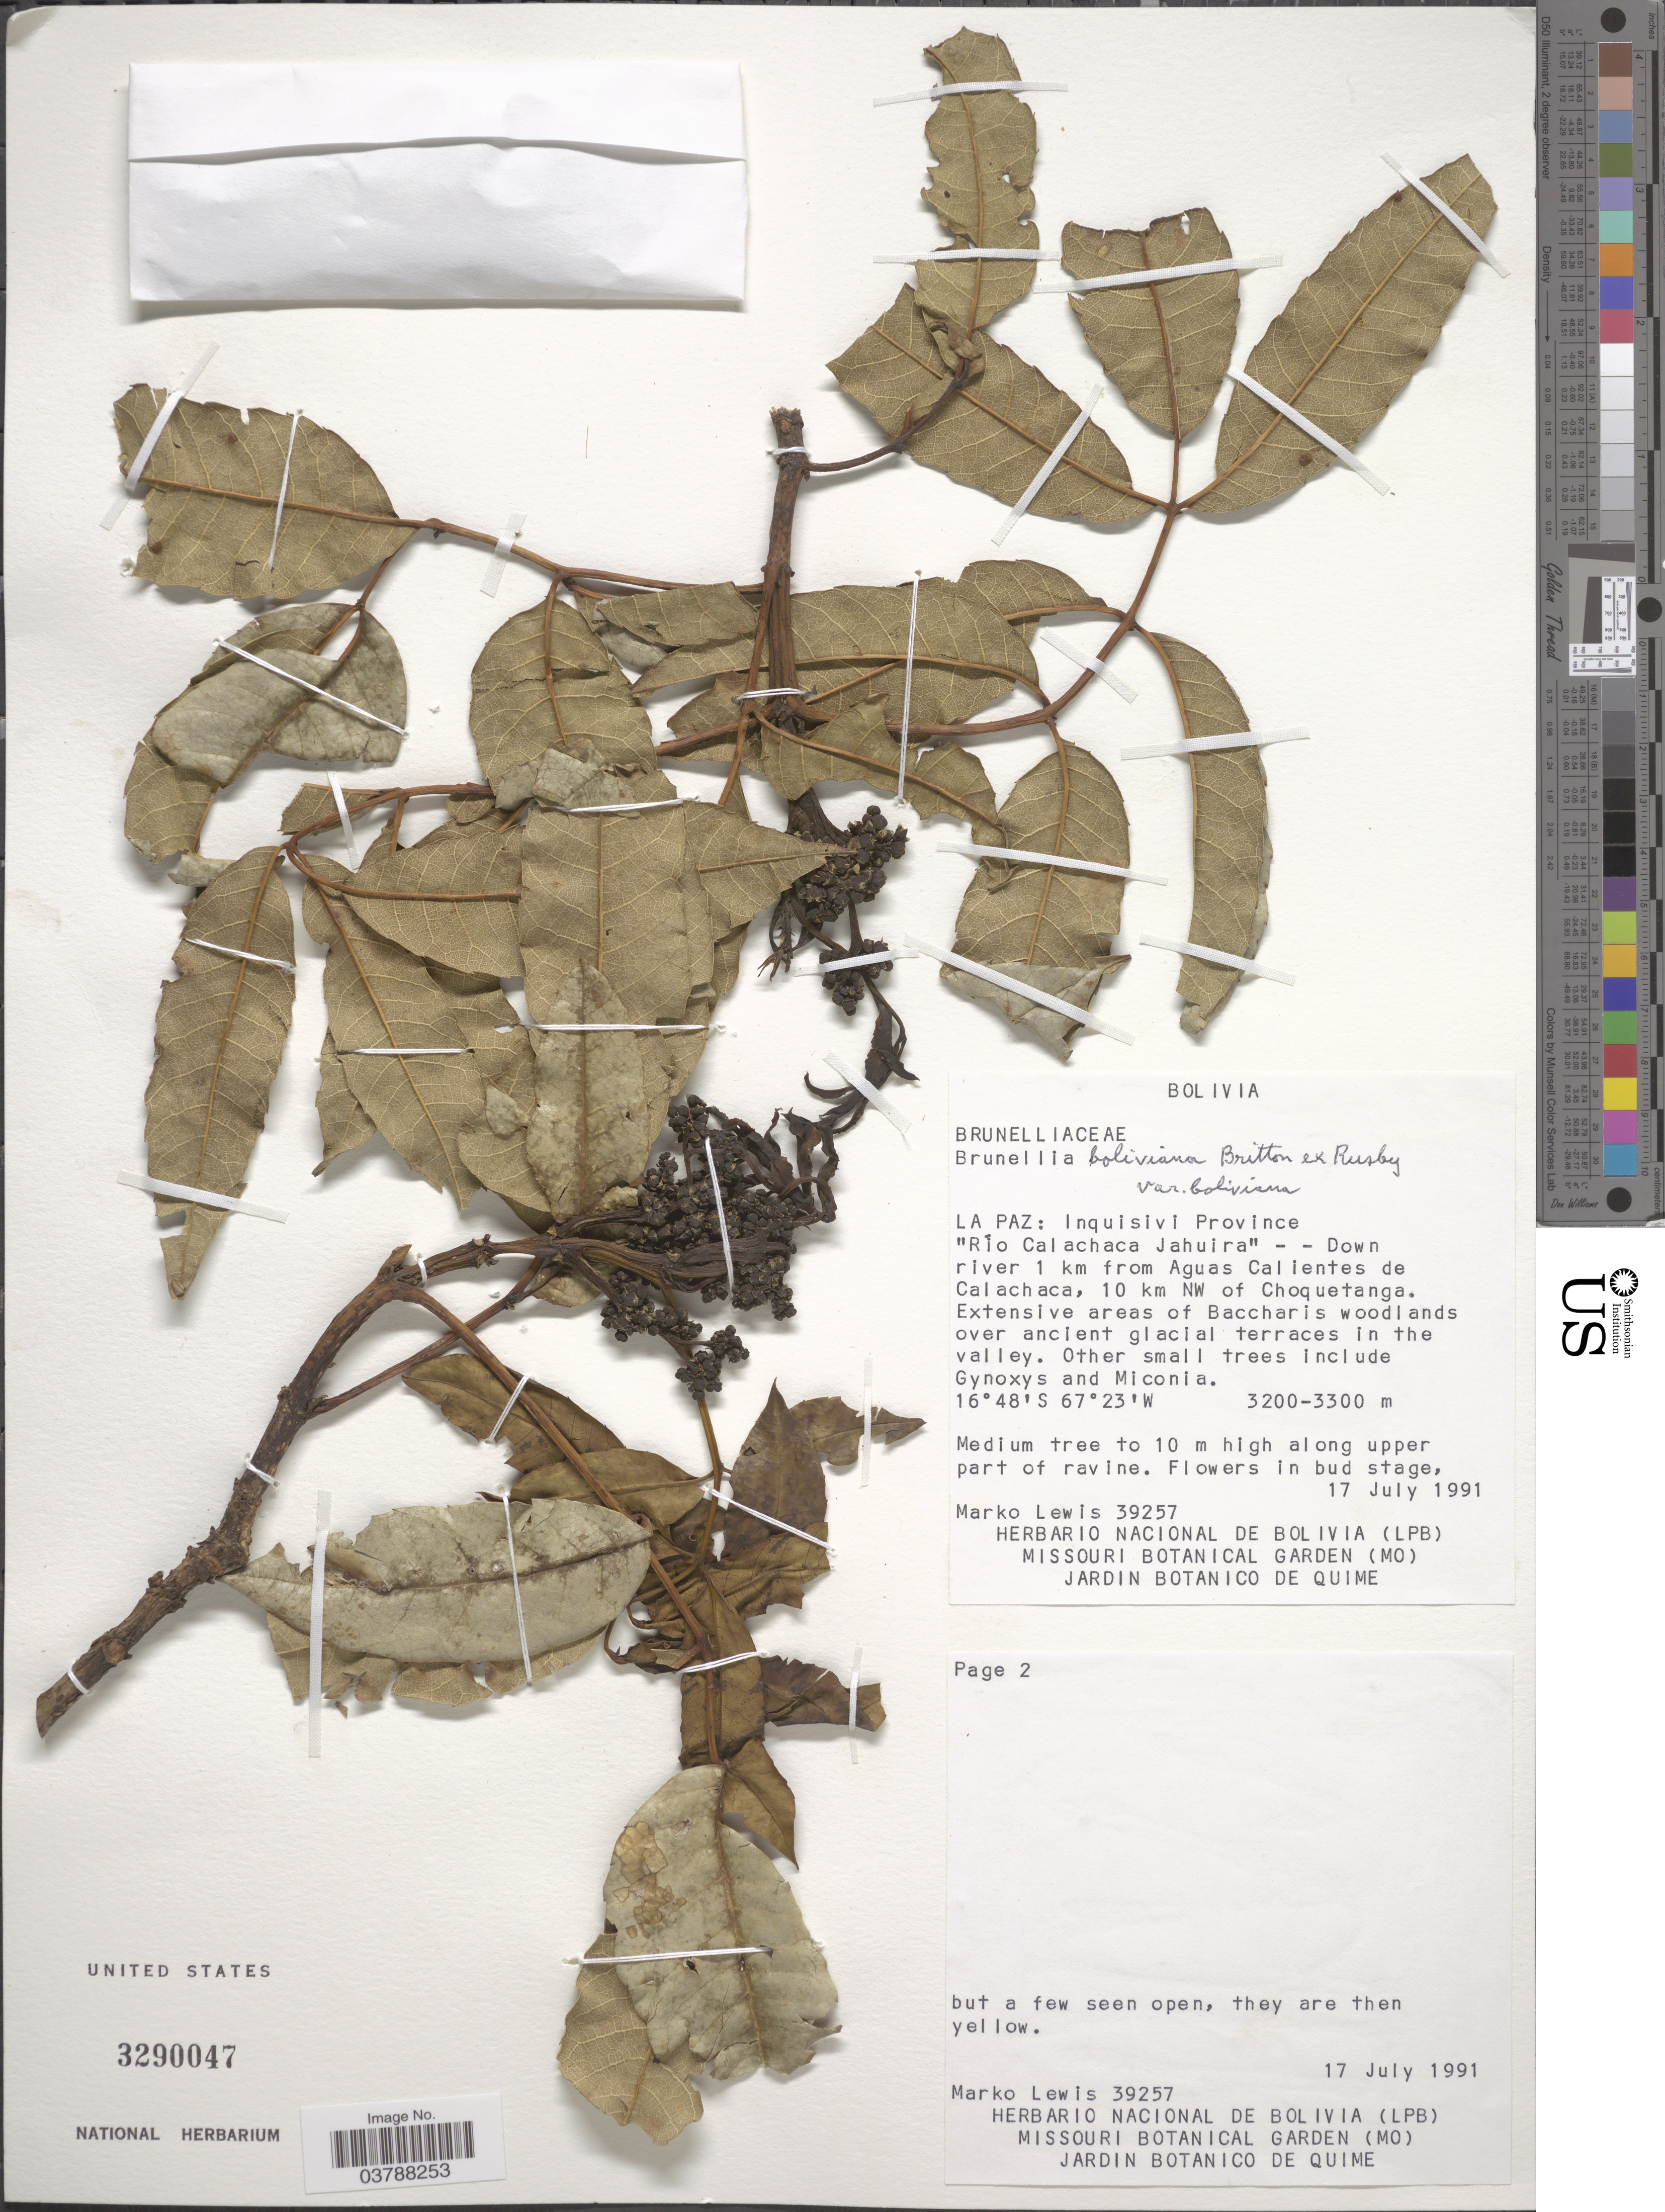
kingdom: Plantae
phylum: Tracheophyta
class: Magnoliopsida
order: Oxalidales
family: Brunelliaceae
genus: Brunellia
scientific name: Brunellia boliviana var. boliviana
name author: Britton ex Rusby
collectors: M. A. Lewis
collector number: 39257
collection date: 1991-07-17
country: Bolivia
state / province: La Paz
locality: Inquisivi Province "Río Calachaca Jahuira" - - Down river 1 km from Aguas Calientes de Calachaca, 10 km NW of Choquetanga.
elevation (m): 3200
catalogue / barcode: US 3290047